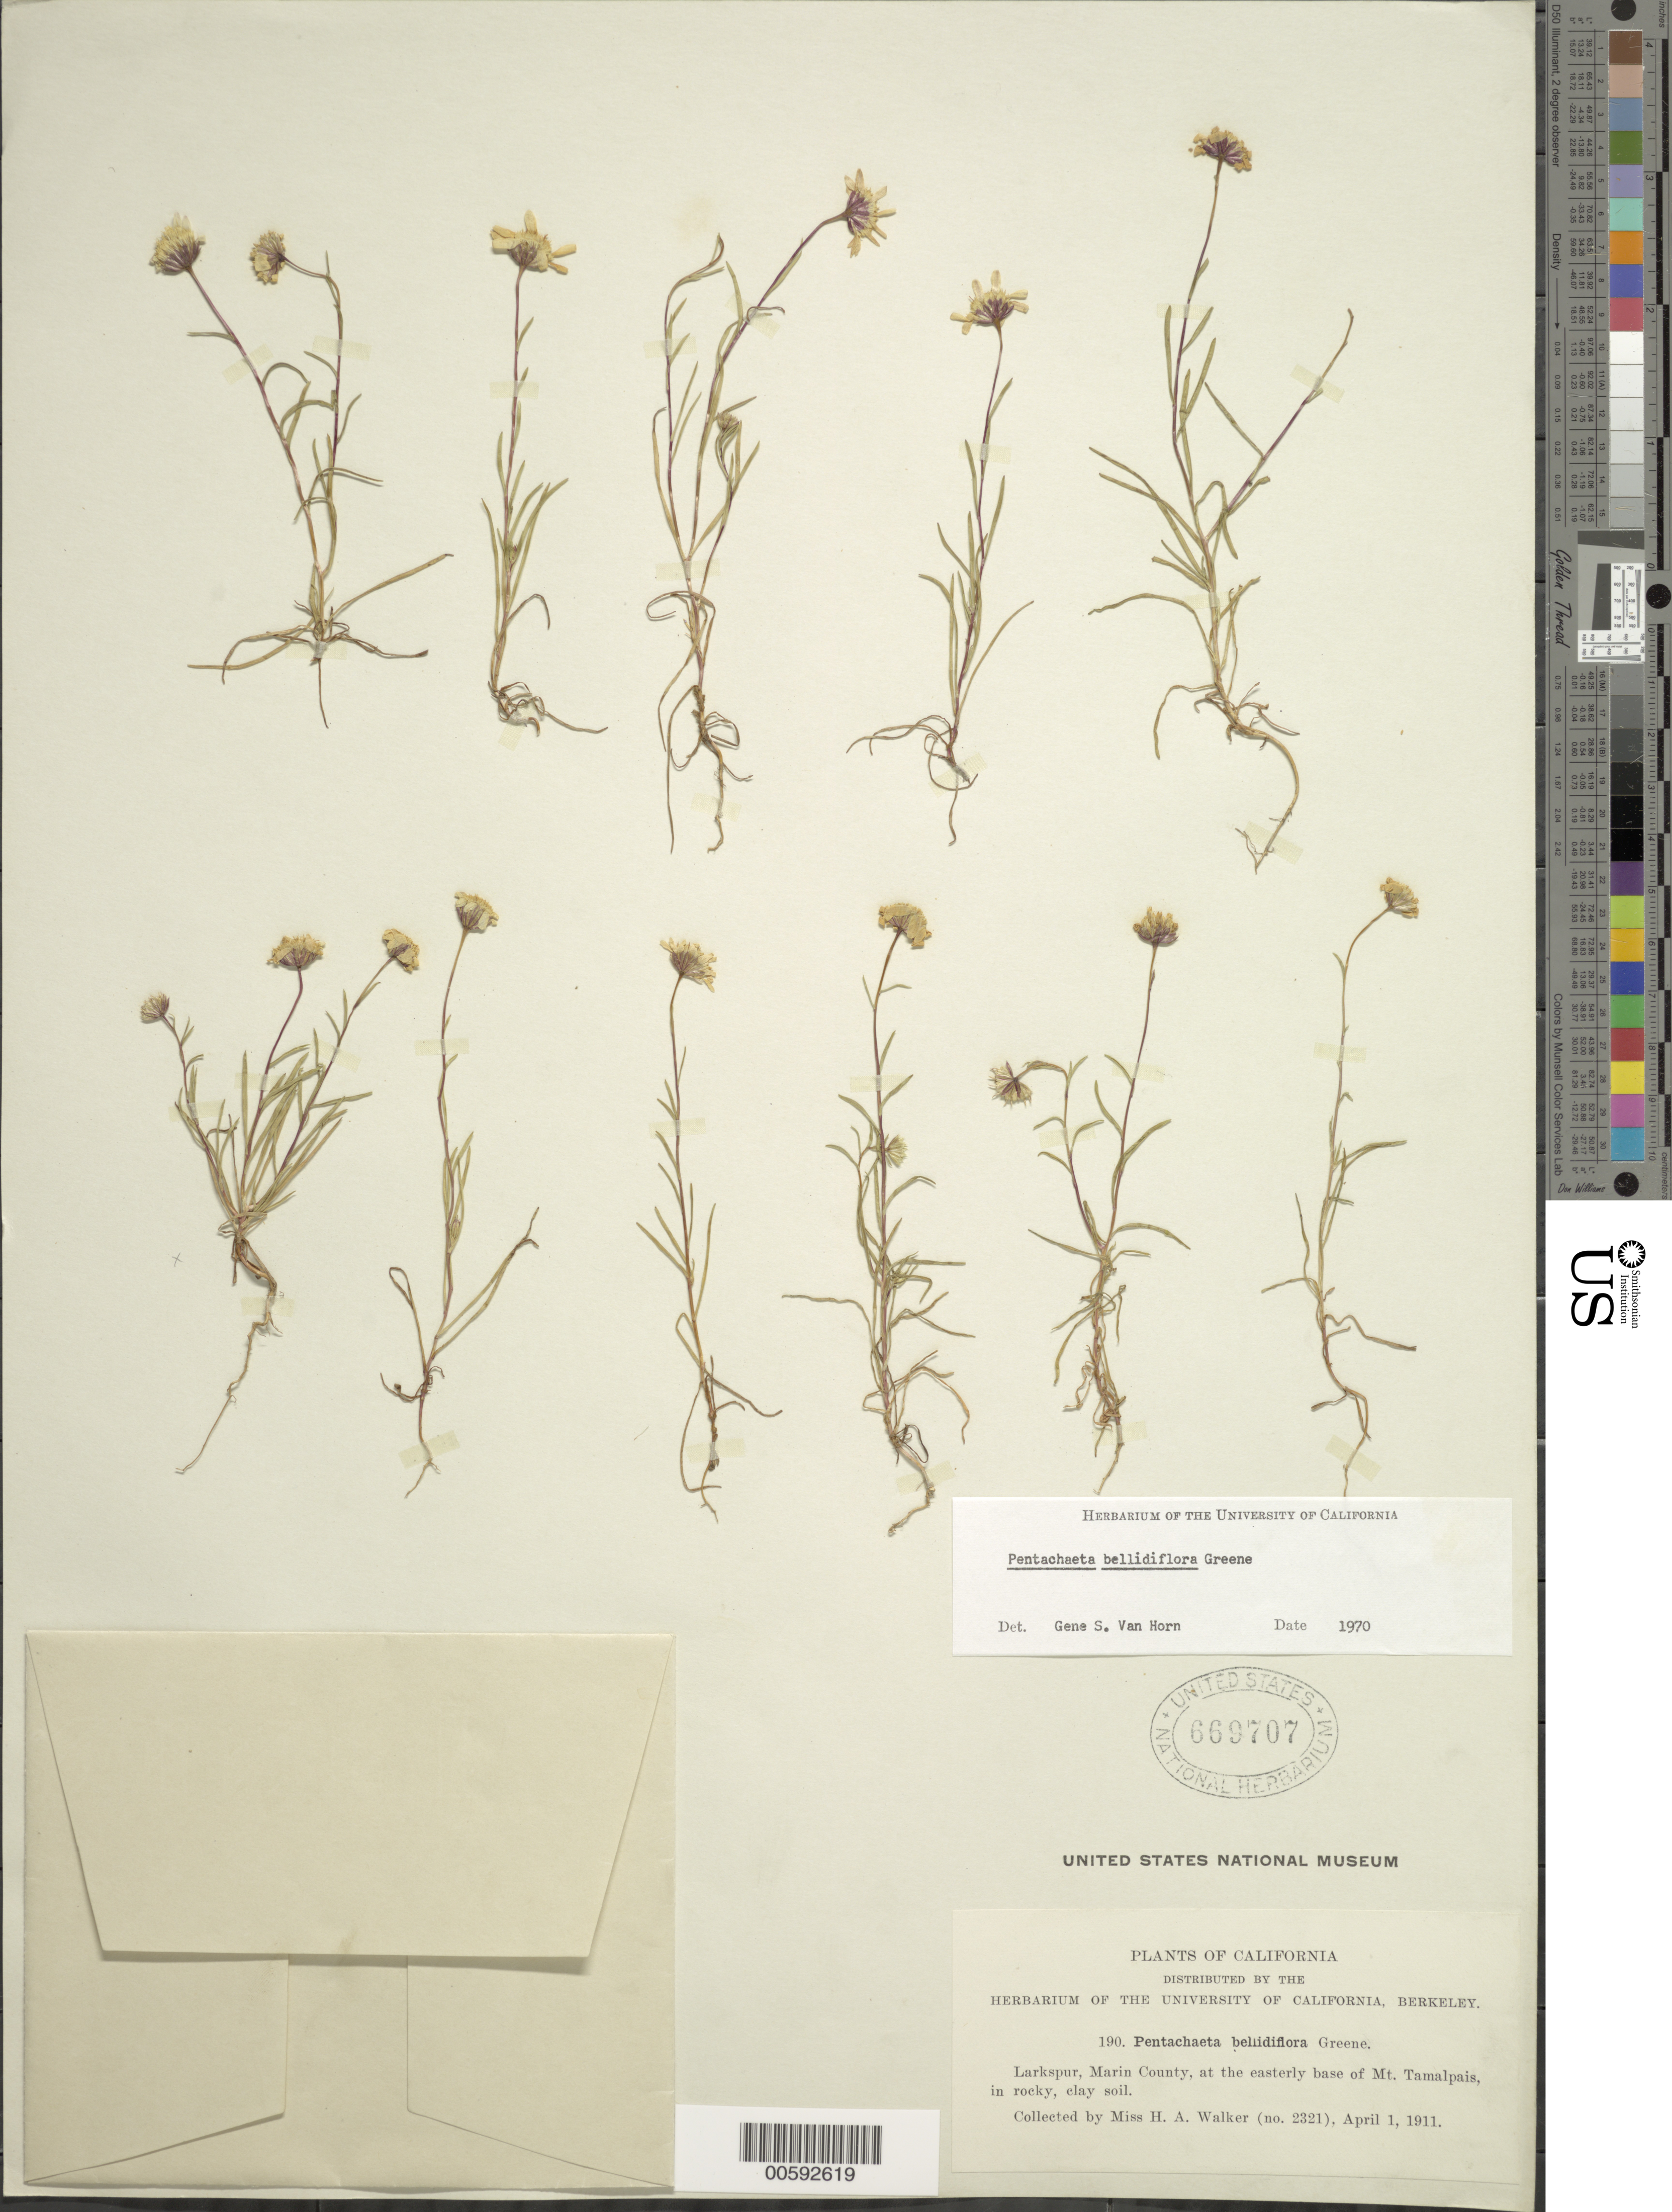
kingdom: Plantae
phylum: Tracheophyta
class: Magnoliopsida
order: Asterales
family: Asteraceae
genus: Pentachaeta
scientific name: Pentachaeta bellidiflora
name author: Greene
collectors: H. Walker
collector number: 2321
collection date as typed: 01 Apr 1911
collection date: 1911-04-01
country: United States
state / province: California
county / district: Marin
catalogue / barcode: US 669707